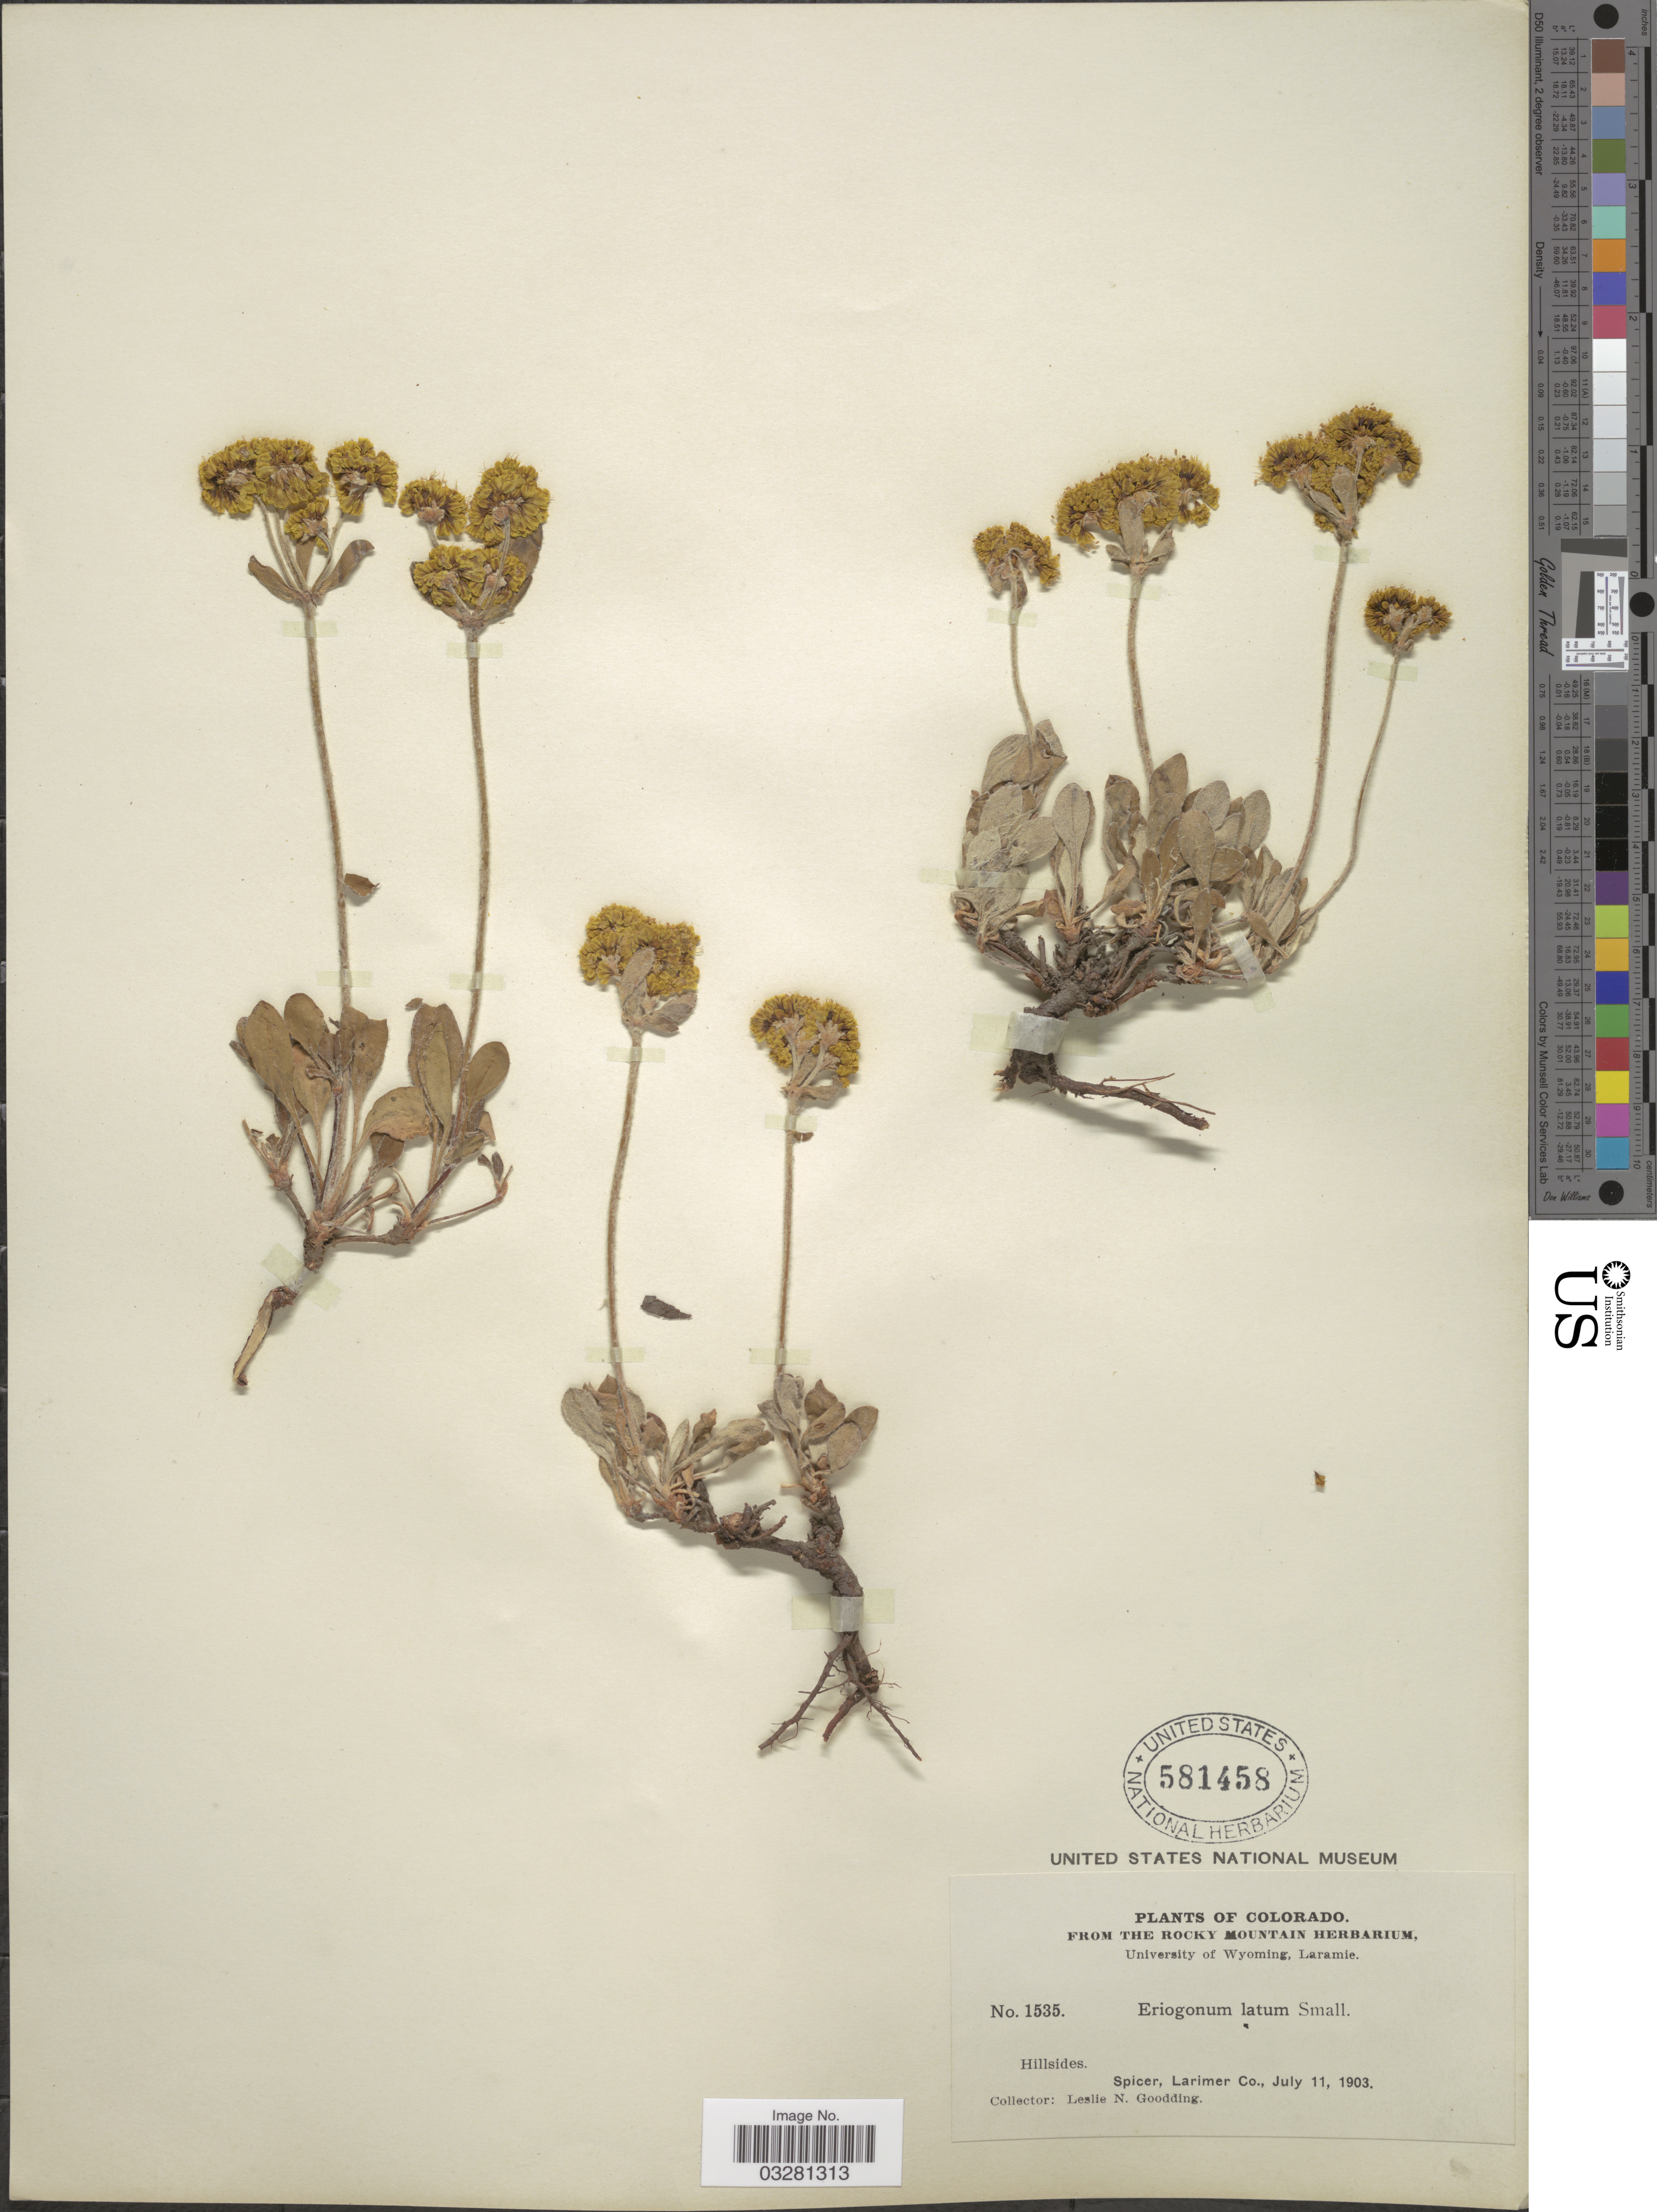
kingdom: Plantae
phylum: Tracheophyta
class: Magnoliopsida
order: Caryophyllales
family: Polygonaceae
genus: Eriogonum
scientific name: Eriogonum umbellatum var. umbellatum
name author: Torr.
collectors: L. N. Goodding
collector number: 1535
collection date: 1903-07-11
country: United States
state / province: Colorado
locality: Spicer, Larimer Co.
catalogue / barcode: US 581458